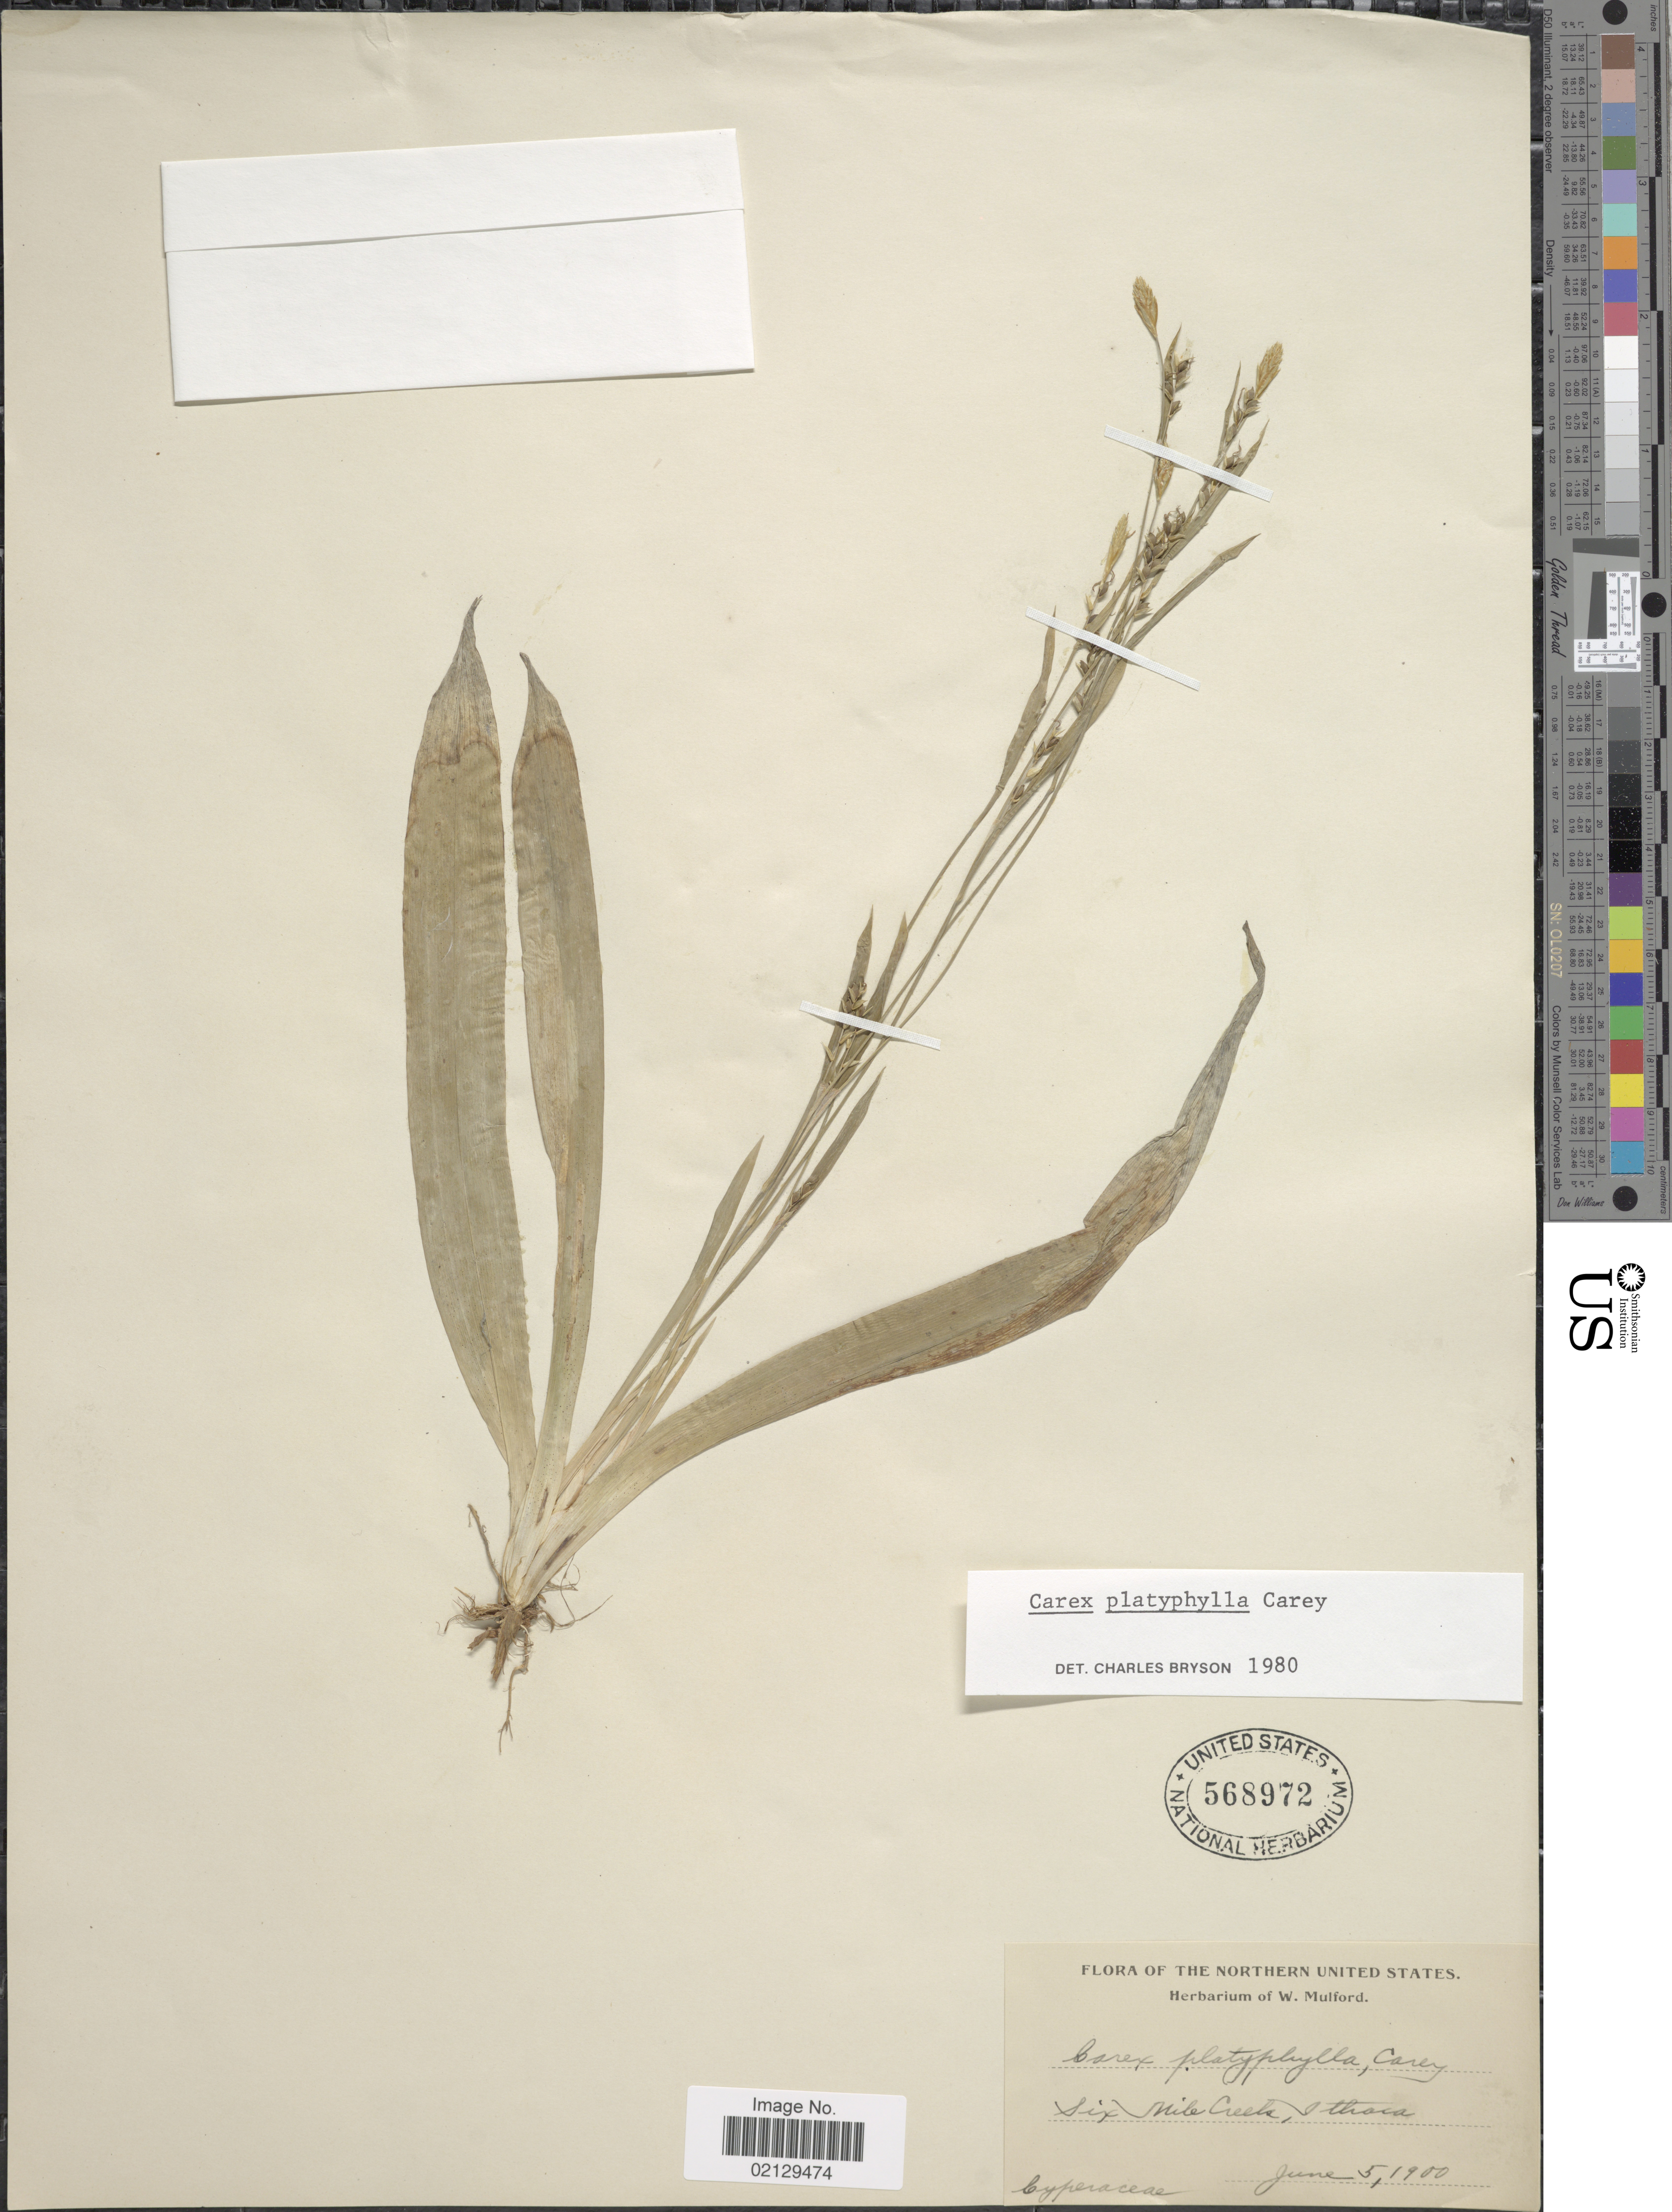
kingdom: Plantae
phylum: Tracheophyta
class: Liliopsida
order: Poales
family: Cyperaceae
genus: Carex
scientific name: Carex platyphylla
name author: J. Carey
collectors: ex herb. W. Mulford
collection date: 1900-06-05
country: United States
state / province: New York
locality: Six Mile Creek, Ithaca, The Northern United States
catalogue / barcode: US 568972